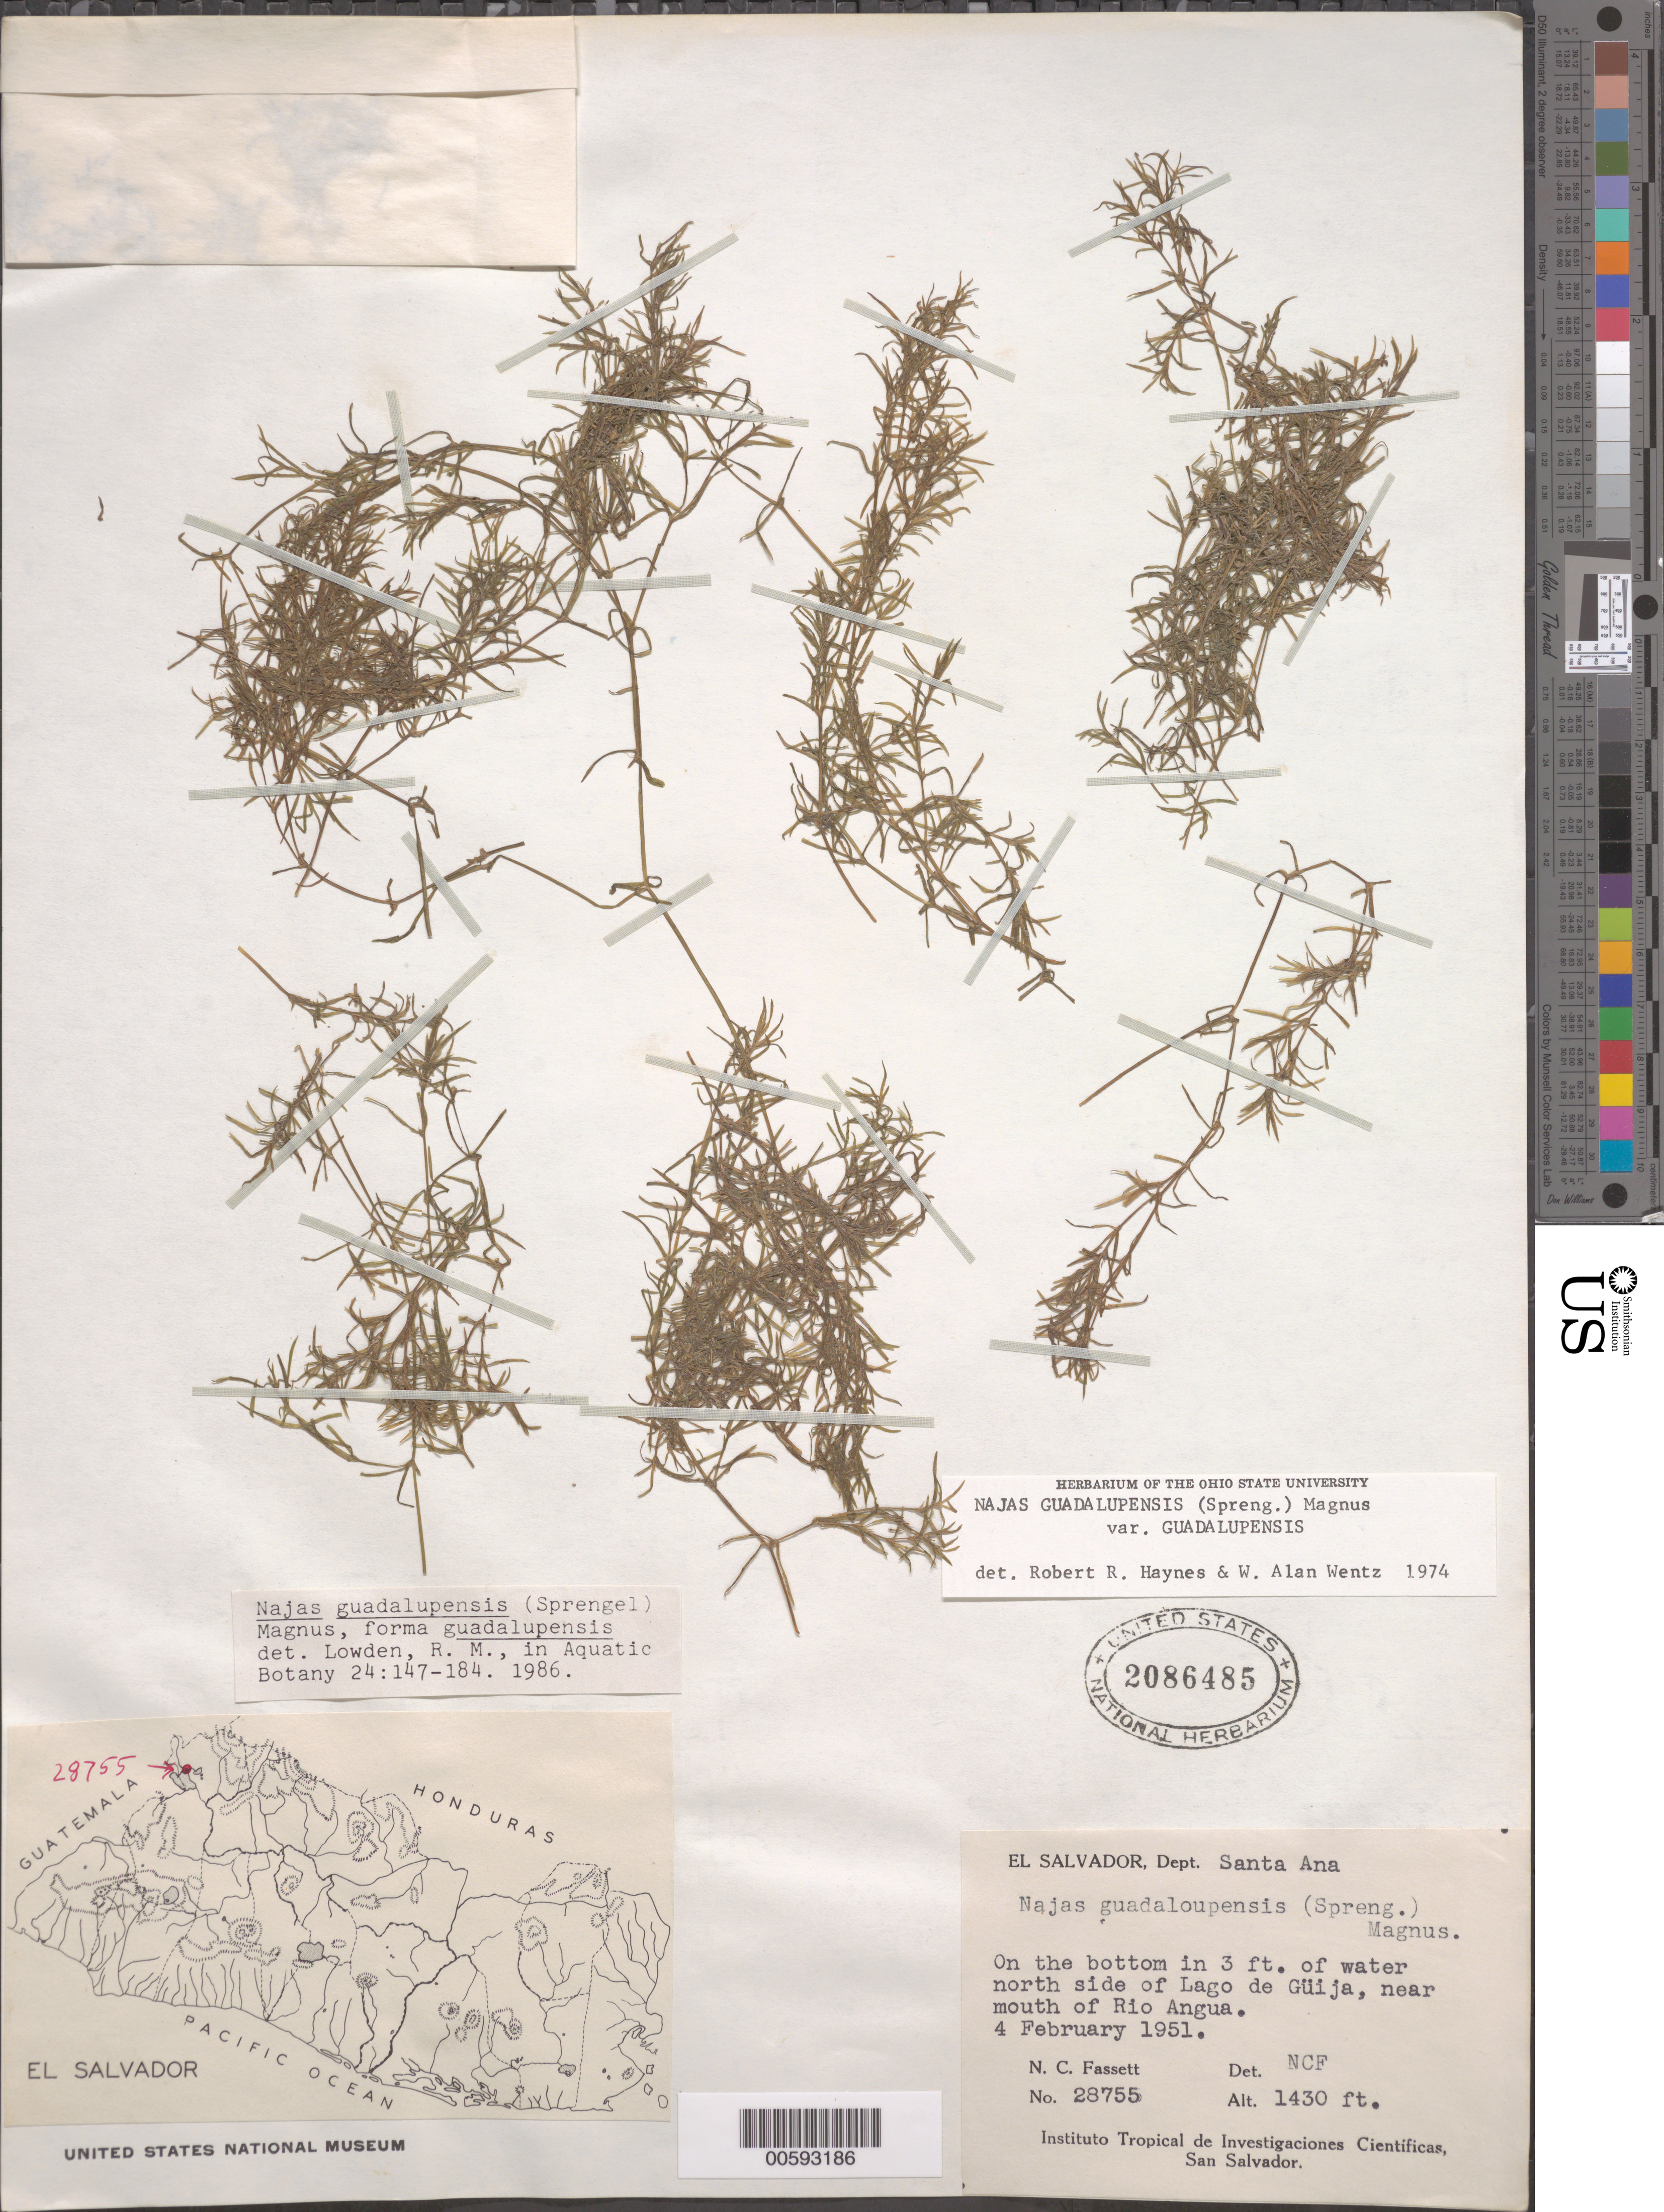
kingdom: Plantae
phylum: Tracheophyta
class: Liliopsida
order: Alismatales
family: Hydrocharitaceae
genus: Najas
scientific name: Najas guadalupensis var. guadalupensis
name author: (Spreng.) Magnus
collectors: N. C. Fassett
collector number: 28755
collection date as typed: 04 Feb 1951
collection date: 1951-02-04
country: El Salvador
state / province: Santa Ana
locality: Lago de Guija, near mouth of Rio Angua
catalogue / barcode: US 2086485